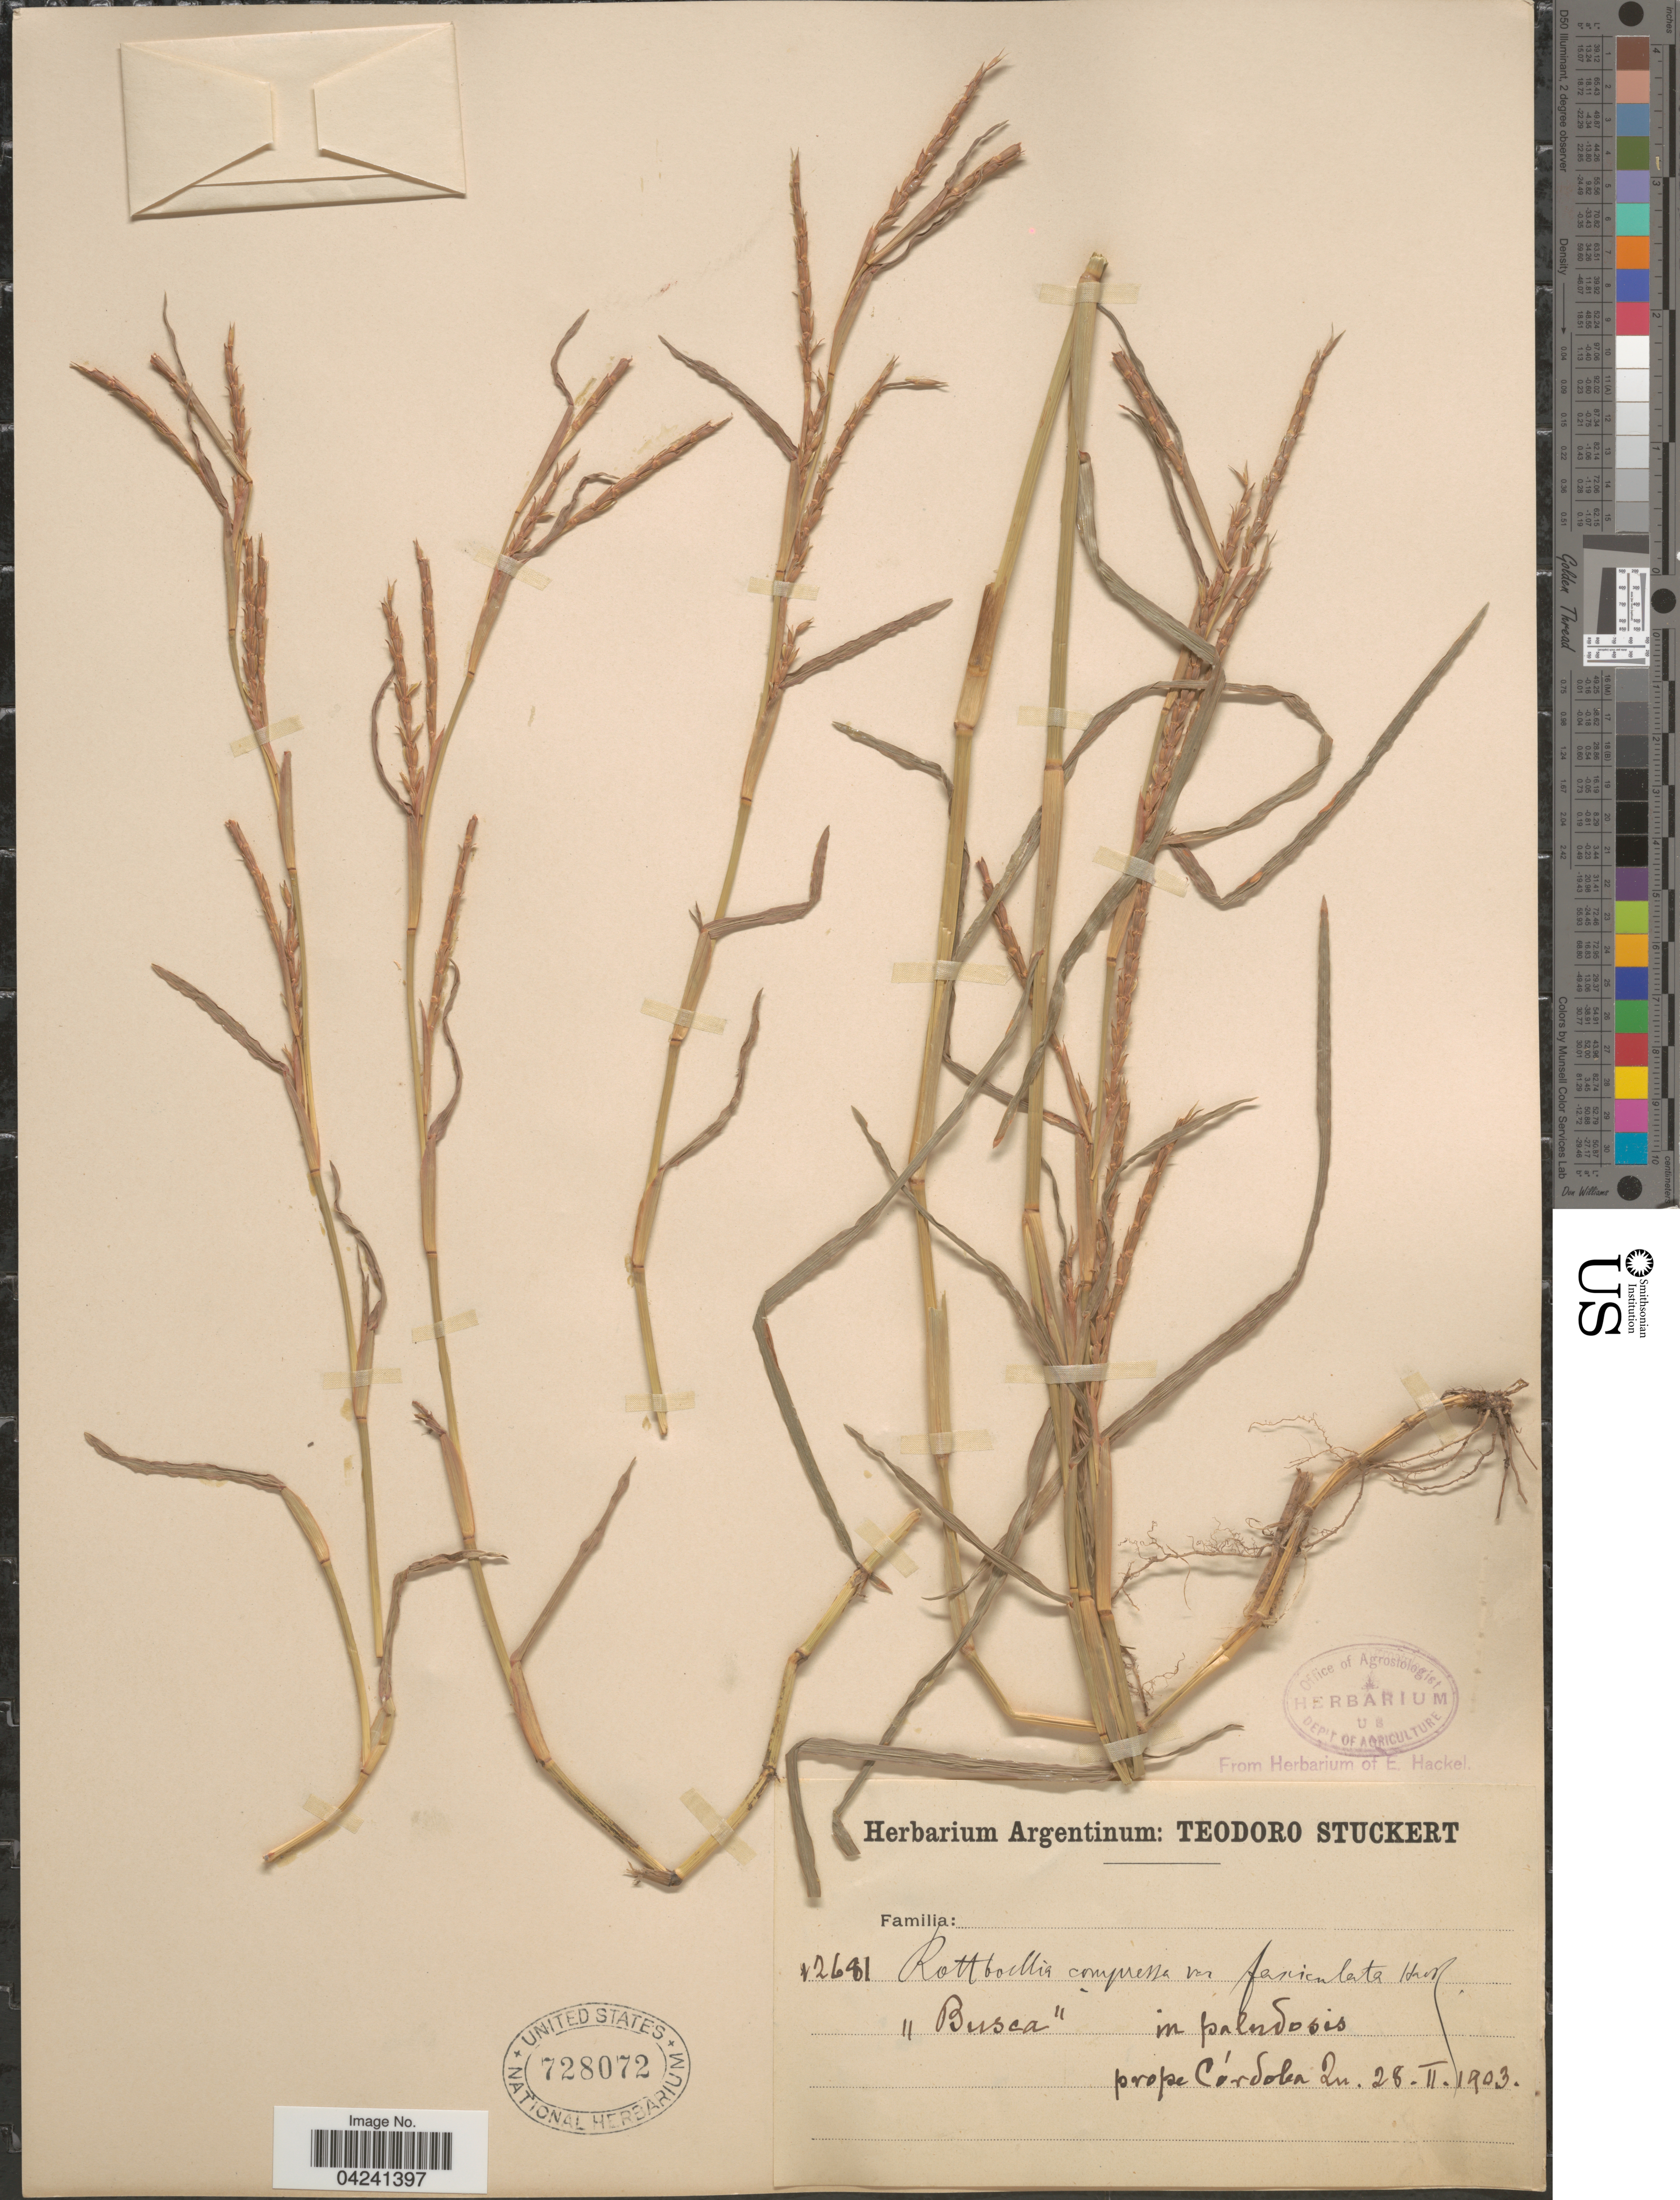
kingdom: Plantae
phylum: Tracheophyta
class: Liliopsida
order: Poales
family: Poaceae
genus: Hemarthria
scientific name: Hemarthria altissima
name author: (Poir.) Stapf & C. E. Hubb.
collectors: T. Stuckert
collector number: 12681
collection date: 1903-02-28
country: Argentina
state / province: Cordoba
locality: Busca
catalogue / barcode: US 728072